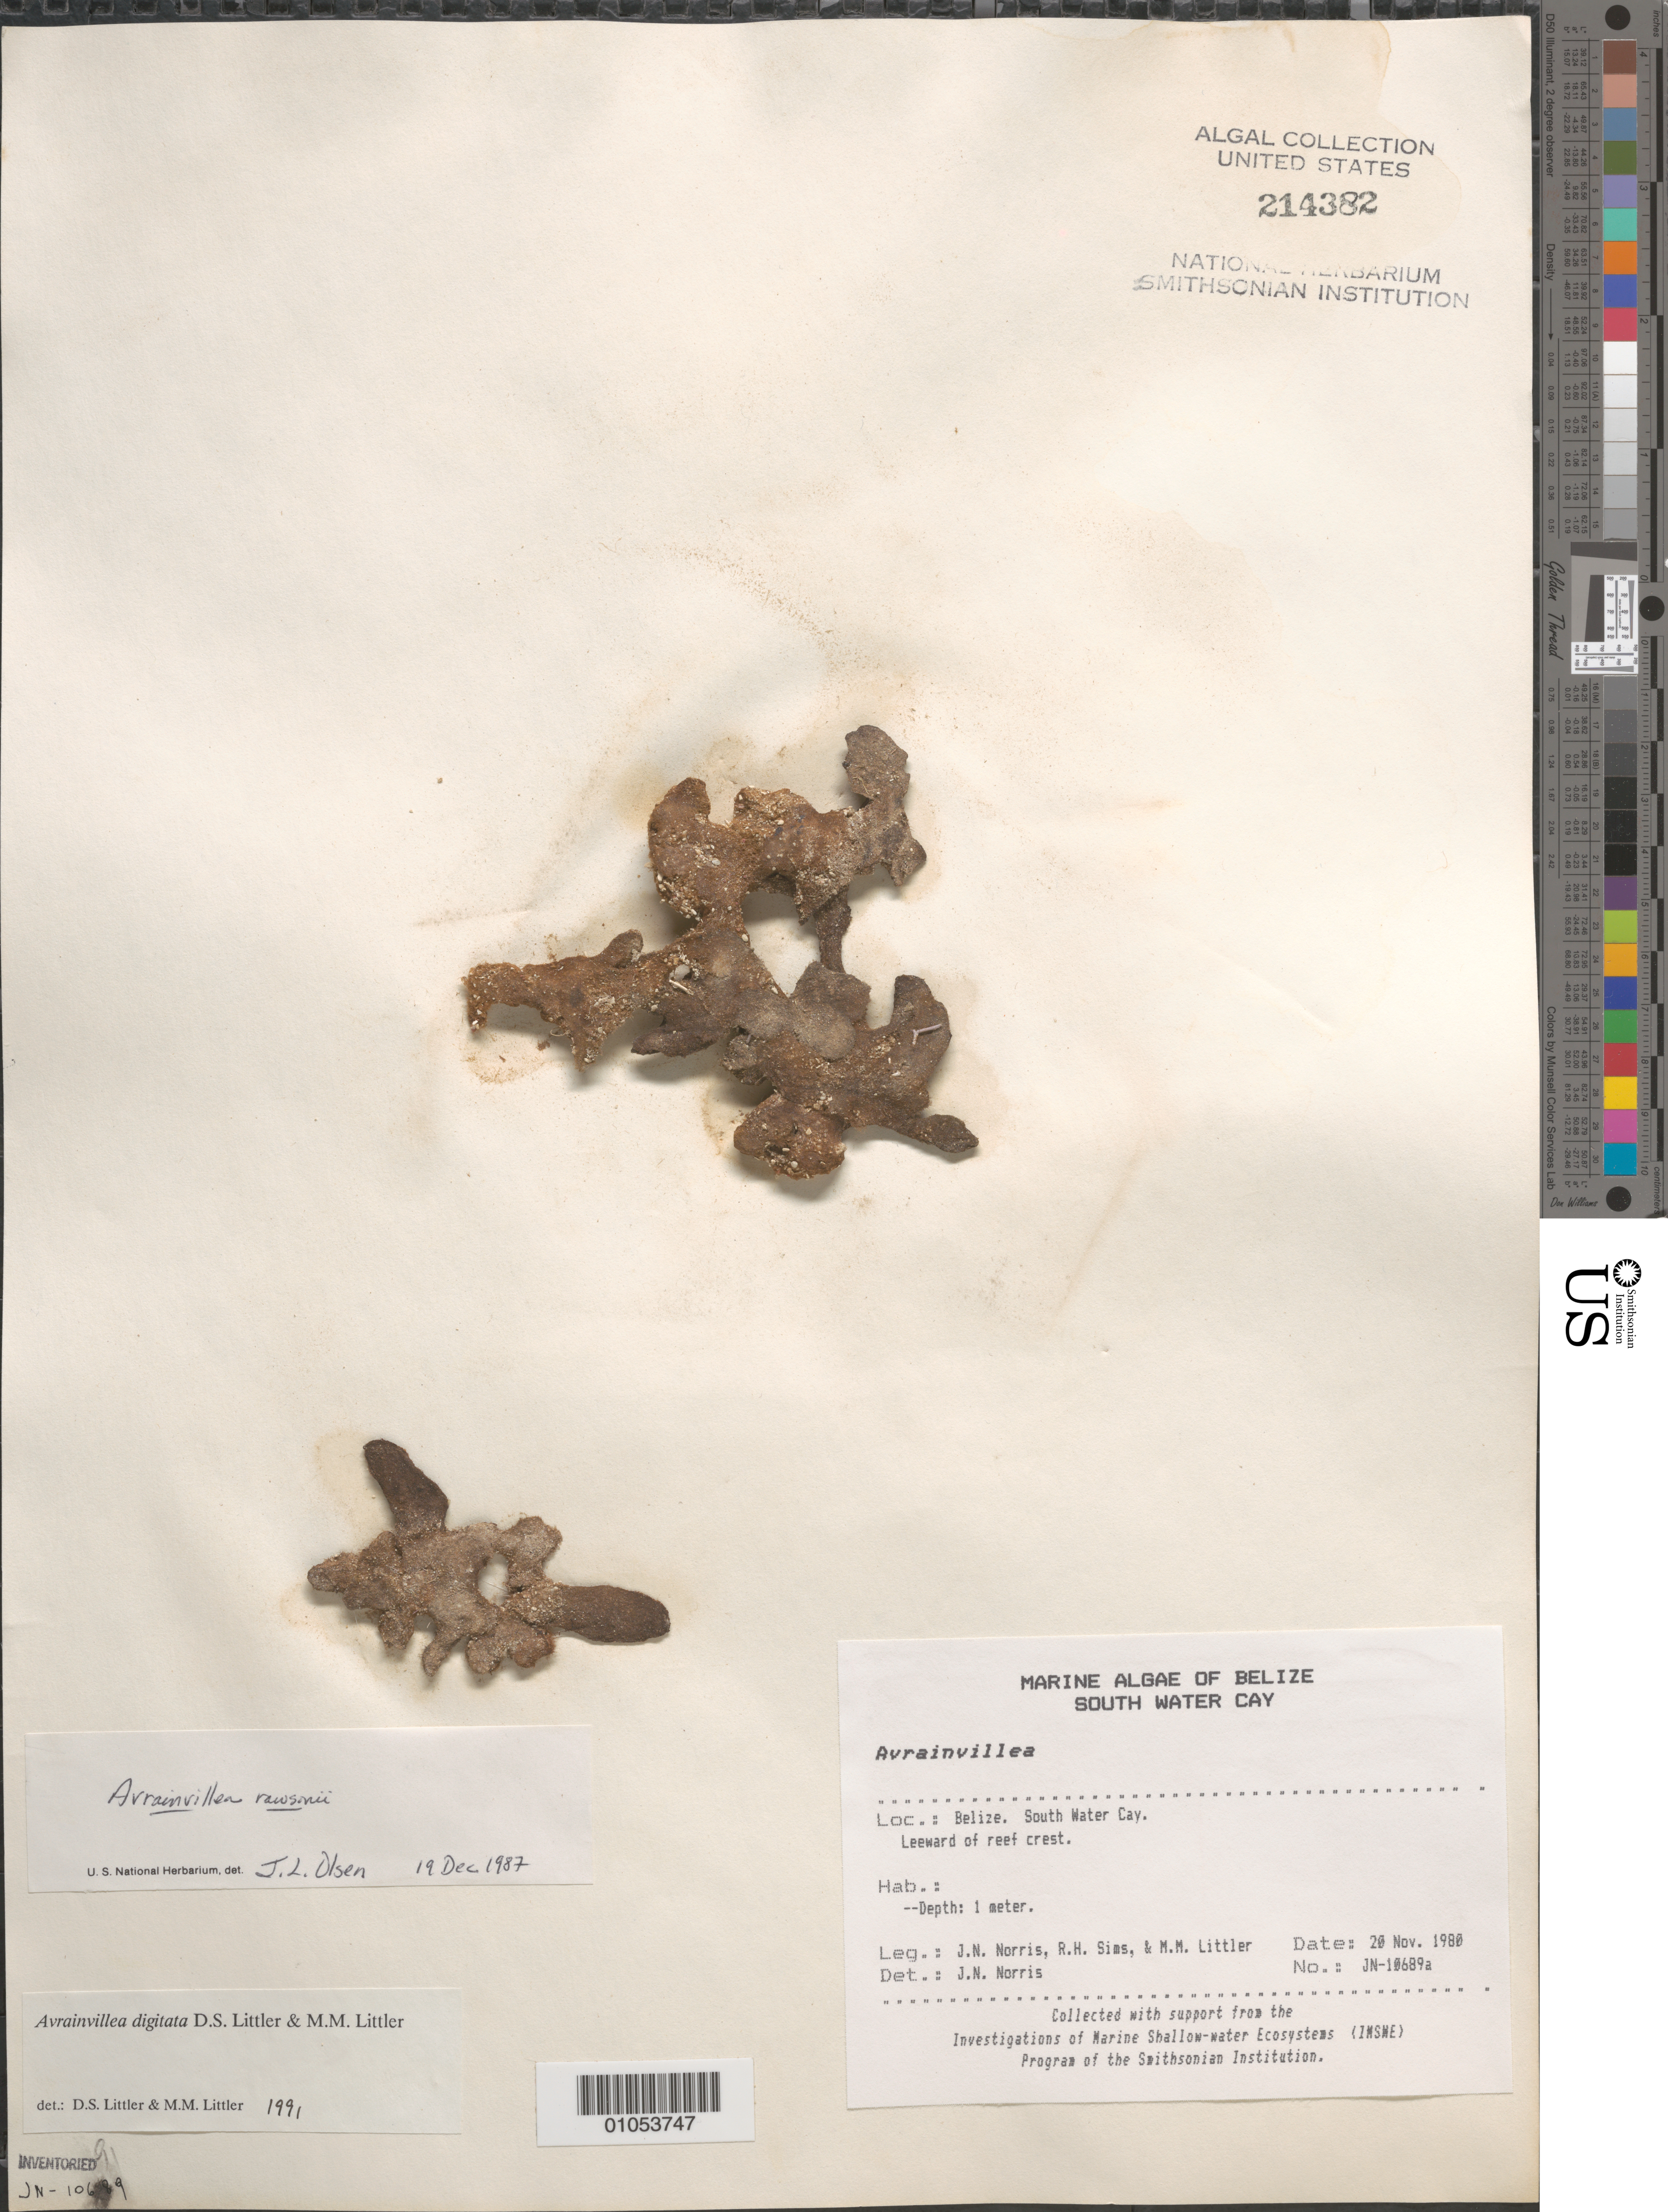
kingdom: Plantae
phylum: Chlorophyta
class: Ulvophyceae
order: Bryopsidales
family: Dichotomosiphonaceae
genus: Avrainvillea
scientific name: Avrainvillea digitata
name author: D.S. Littler & Littler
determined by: Littler, D. S.; Littler, M. M.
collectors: J. N. Norris, R. H. Sims & M. M. Littler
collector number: JN-10689a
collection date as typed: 20 Nov 1980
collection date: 1980-11-20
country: Belize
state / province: Stann Creek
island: South Water Cay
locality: Leeward of reef crest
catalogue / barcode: US 214382